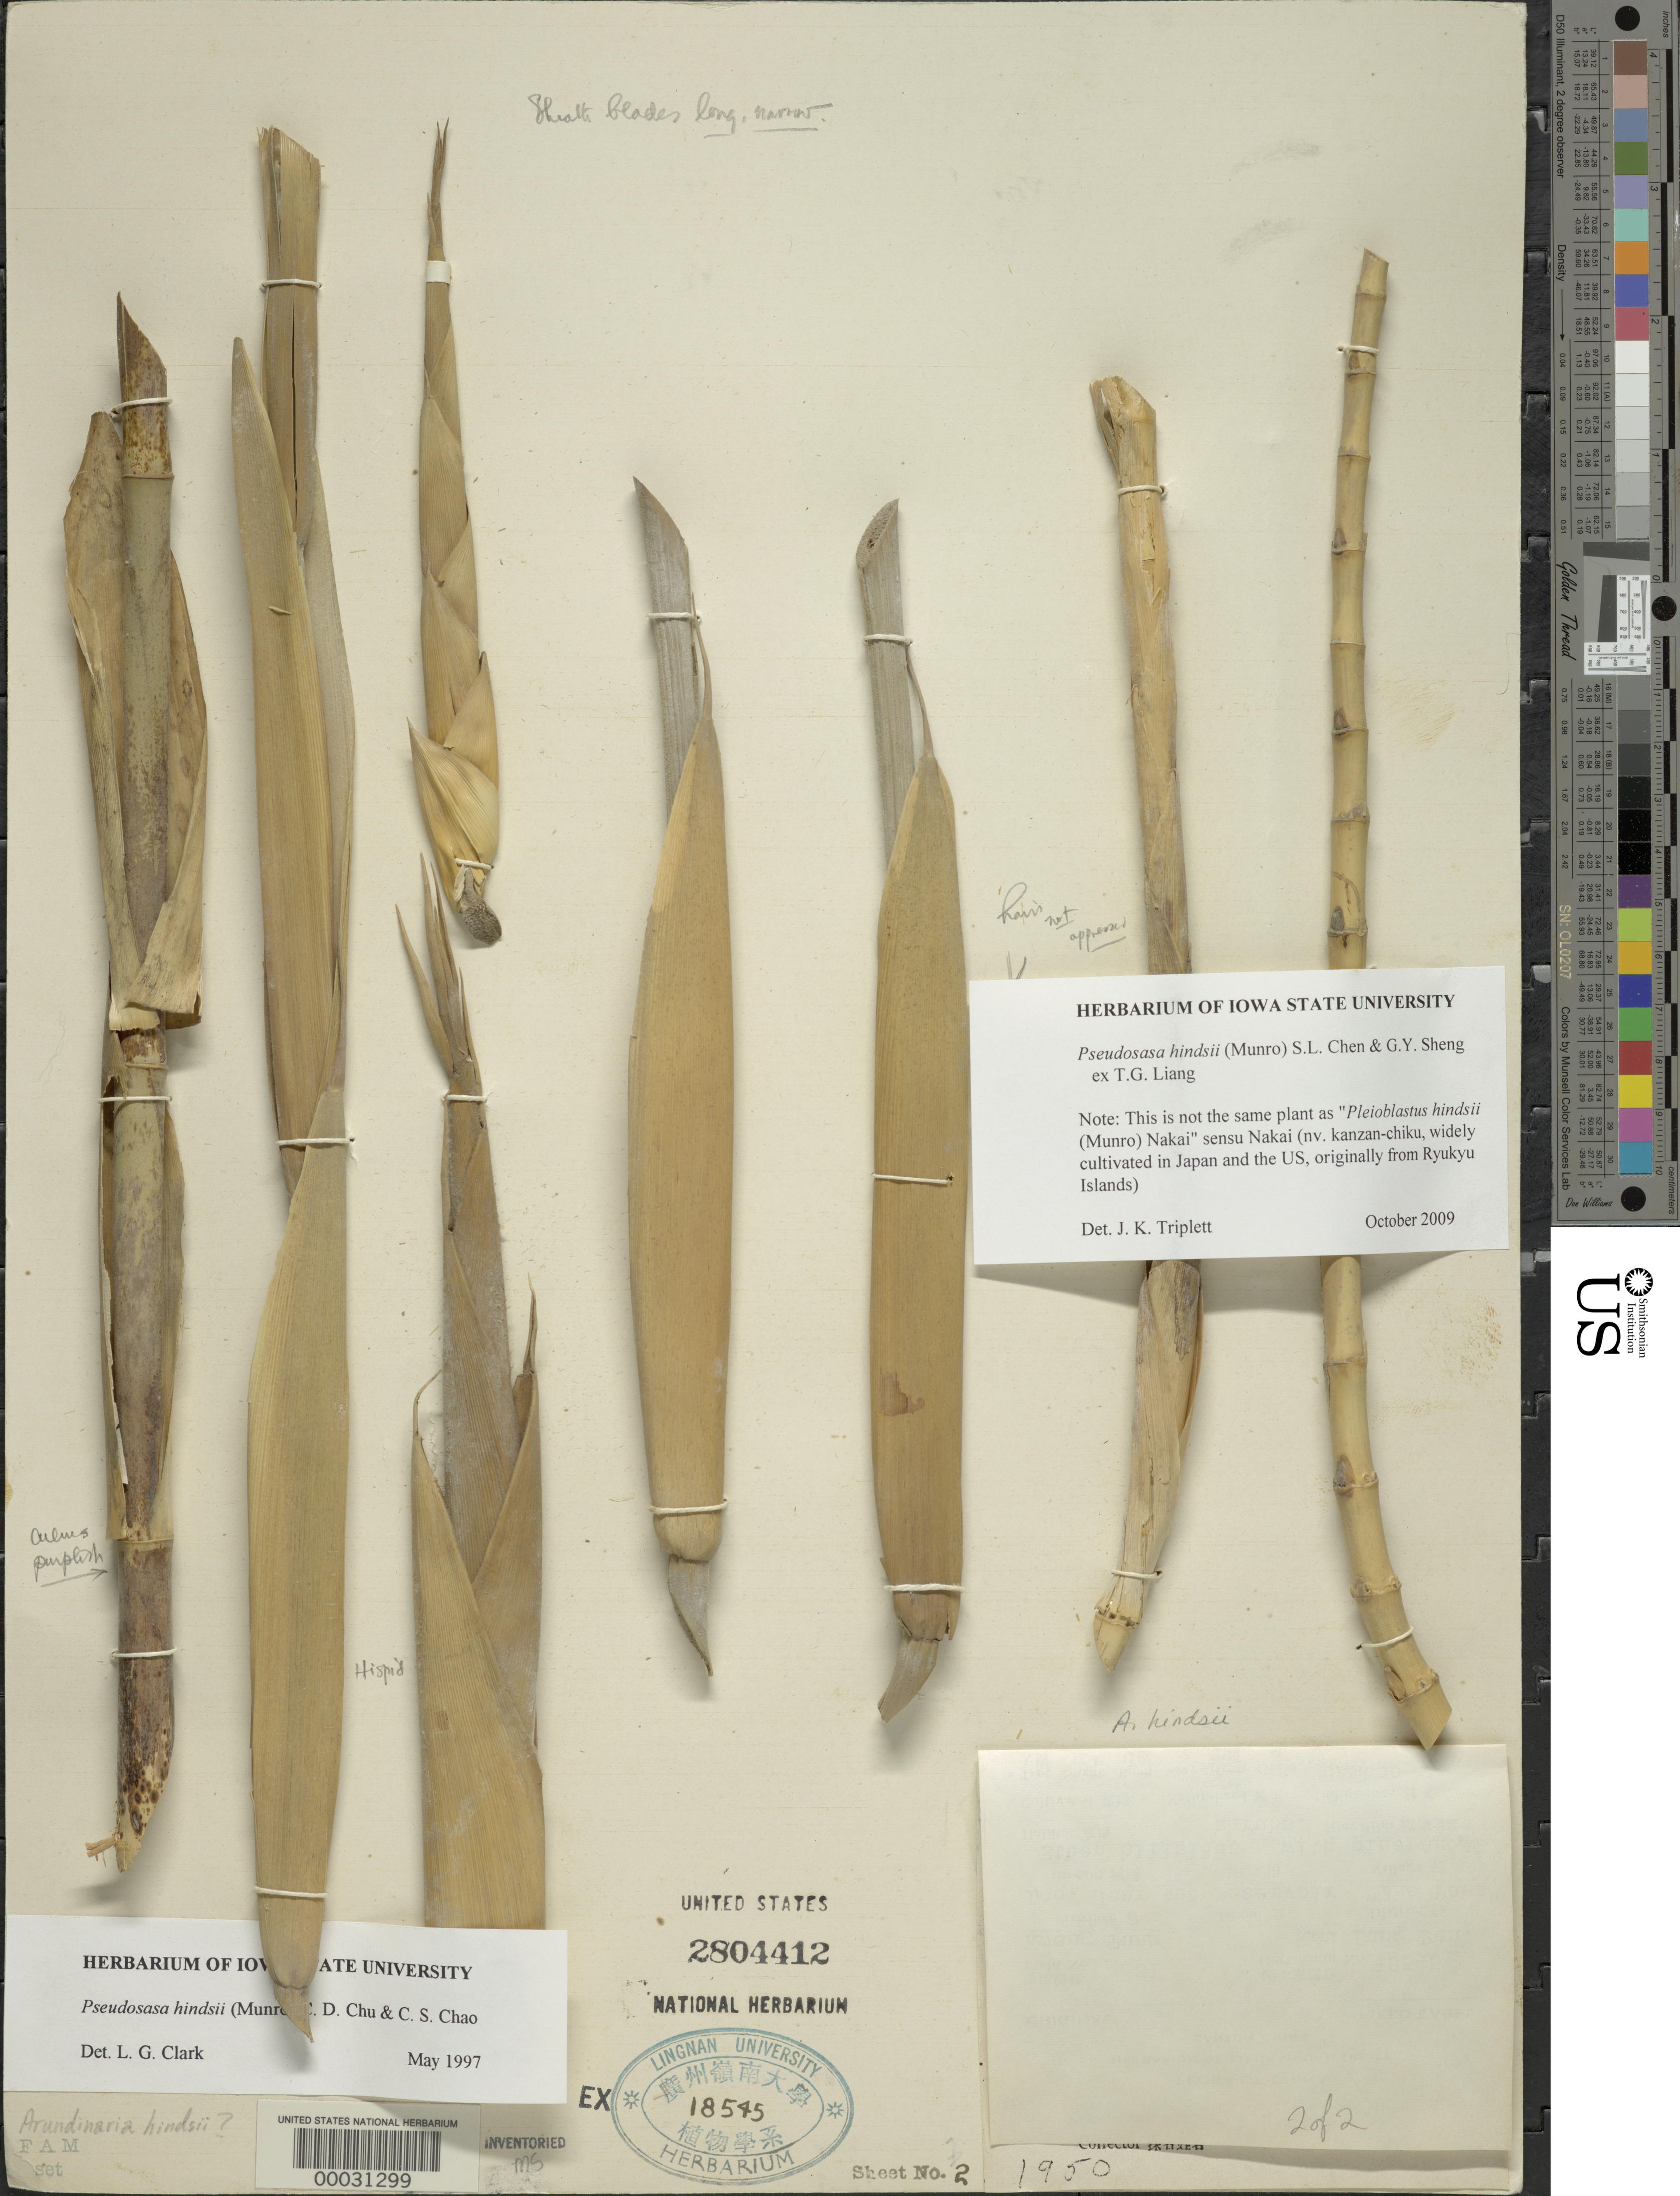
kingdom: Plantae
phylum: Tracheophyta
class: Liliopsida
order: Poales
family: Poaceae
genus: Pseudosasa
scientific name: Pseudosasa hindsii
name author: (Munro) S.L. Chen & G.Y. Sheng ex T.G. Liang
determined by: Triplett, J. K.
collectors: F. A. McClure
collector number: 31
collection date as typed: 26 Nov 1929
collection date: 1929-11-26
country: China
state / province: Guangdong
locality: Kau lung pen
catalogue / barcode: US 2804412